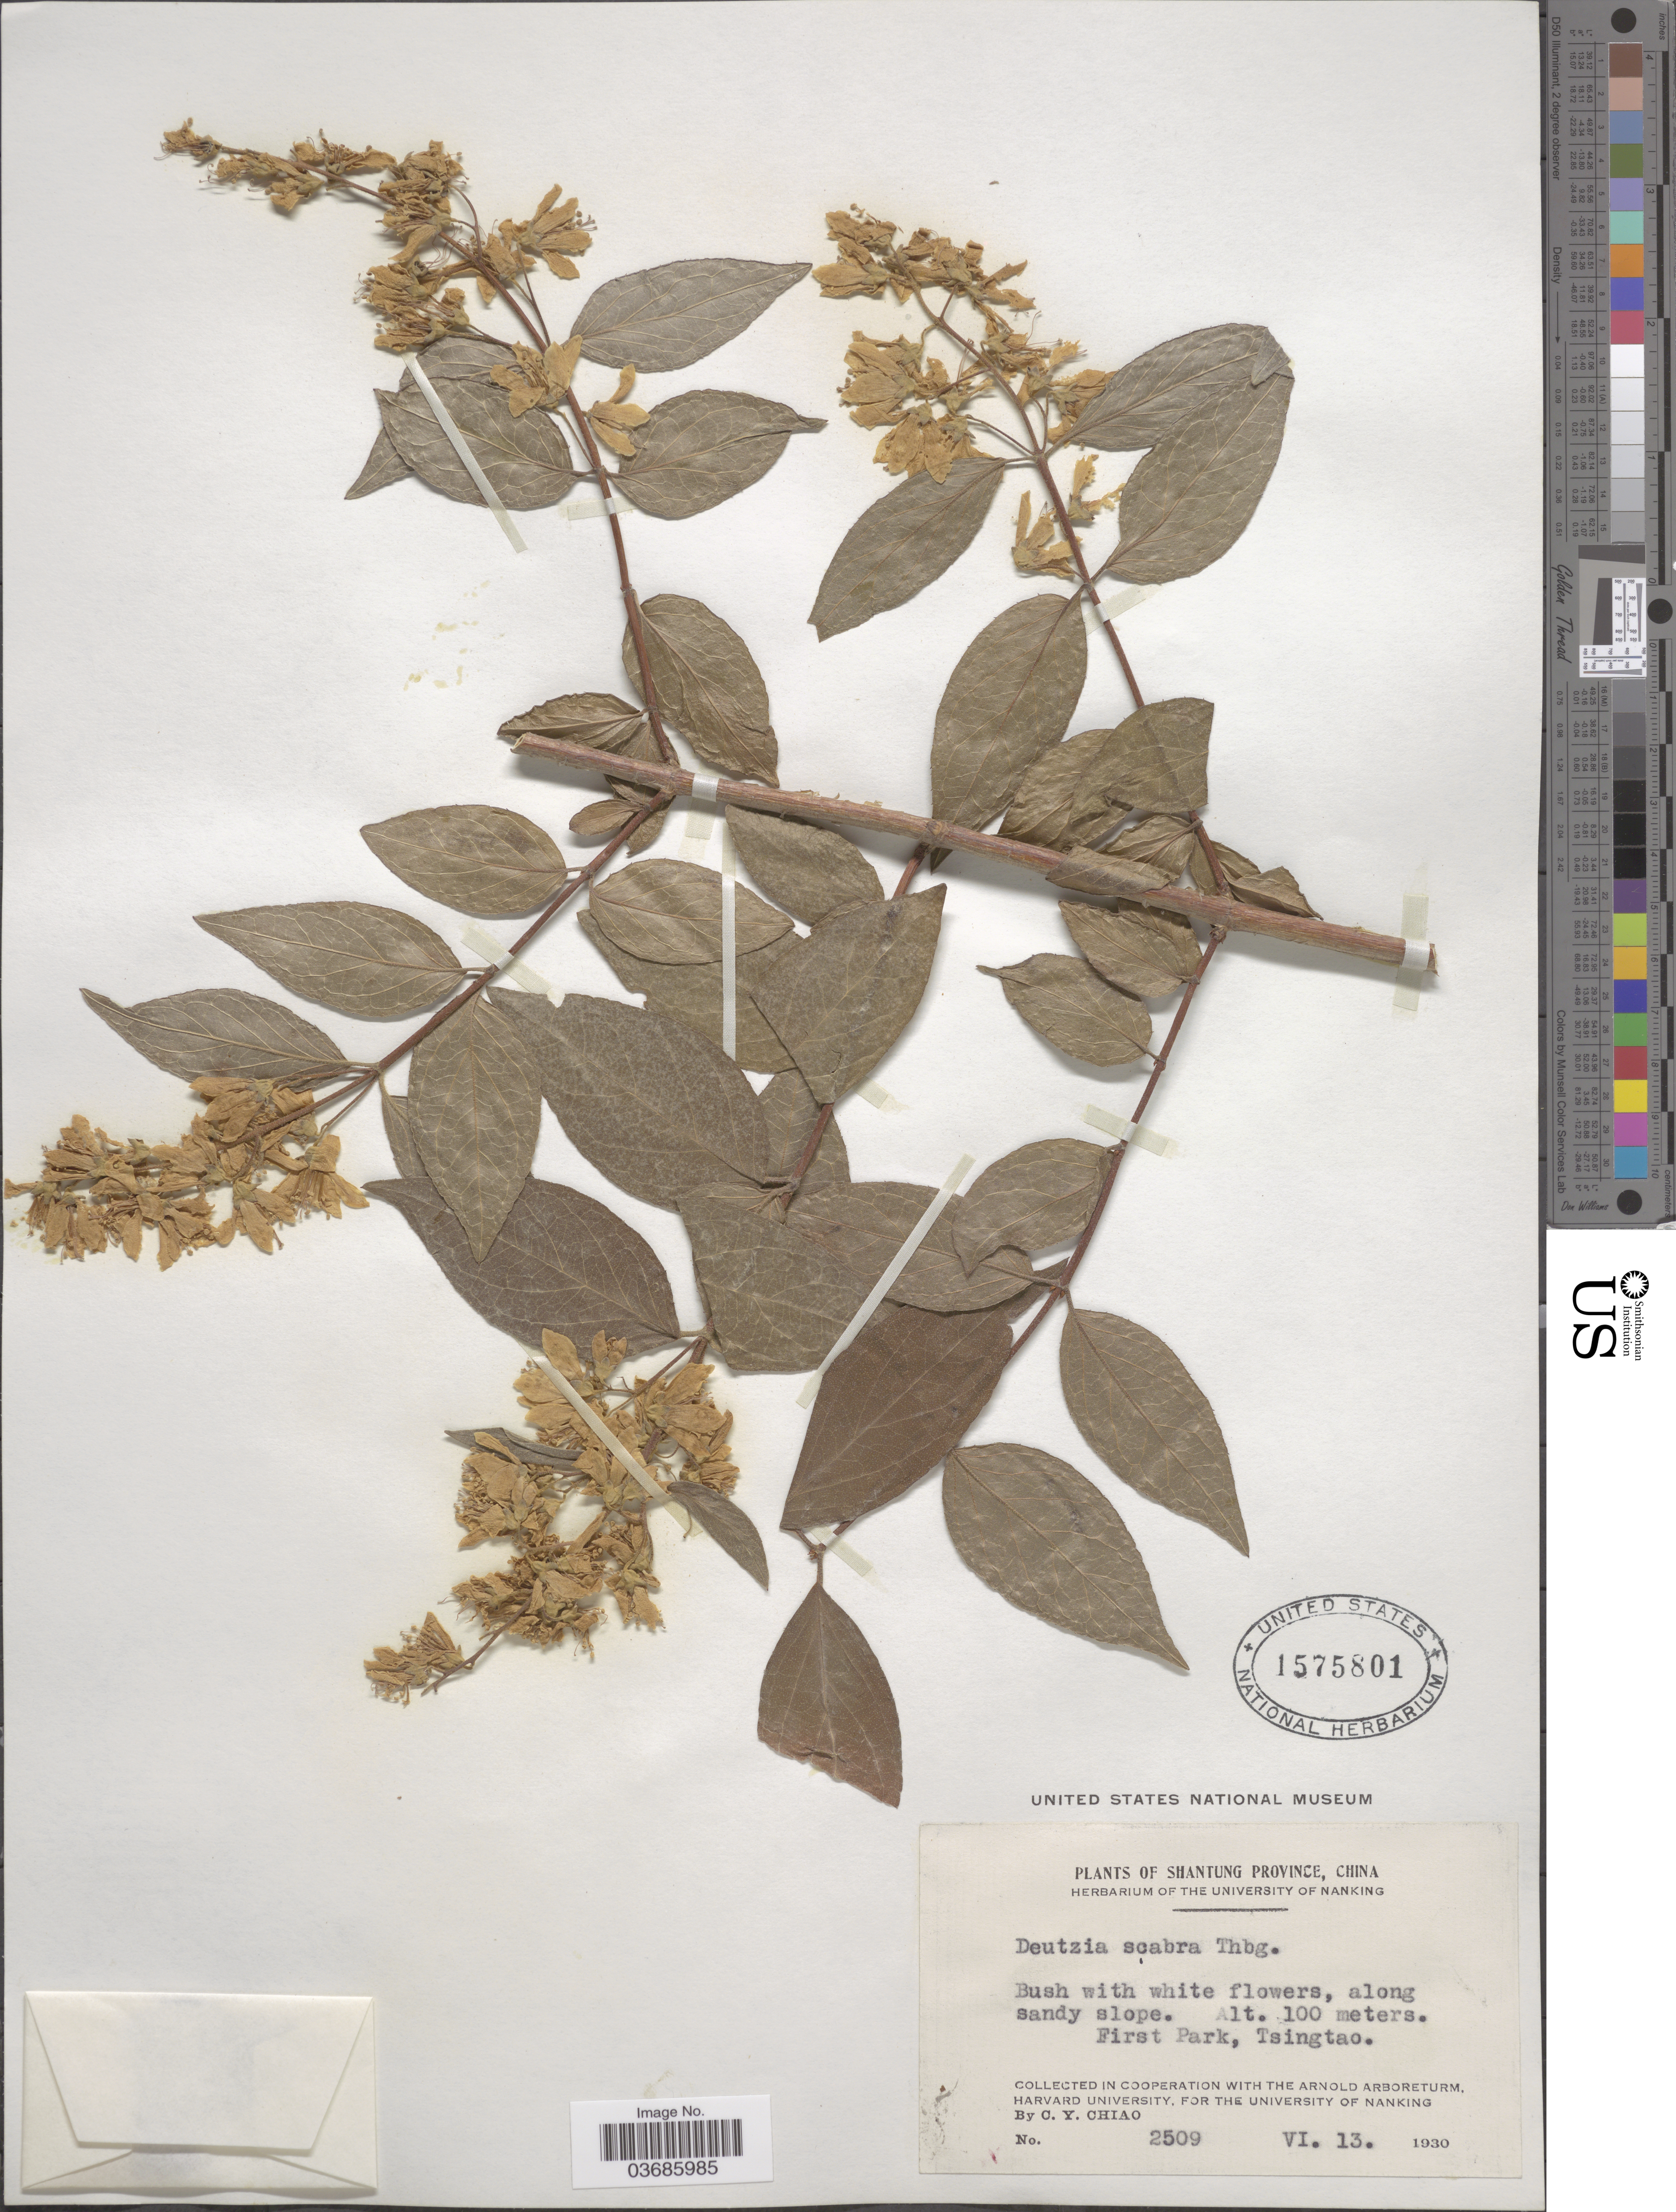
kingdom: Plantae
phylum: Tracheophyta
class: Magnoliopsida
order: Cornales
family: Hydrangeaceae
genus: Deutzia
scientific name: Deutzia scabra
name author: Thunb.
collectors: C. Y. Chiao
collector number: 2509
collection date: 1930-06-13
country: China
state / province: Shandong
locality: Shantung Province. First Park, Tsingtao.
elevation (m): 100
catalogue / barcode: US 1575801